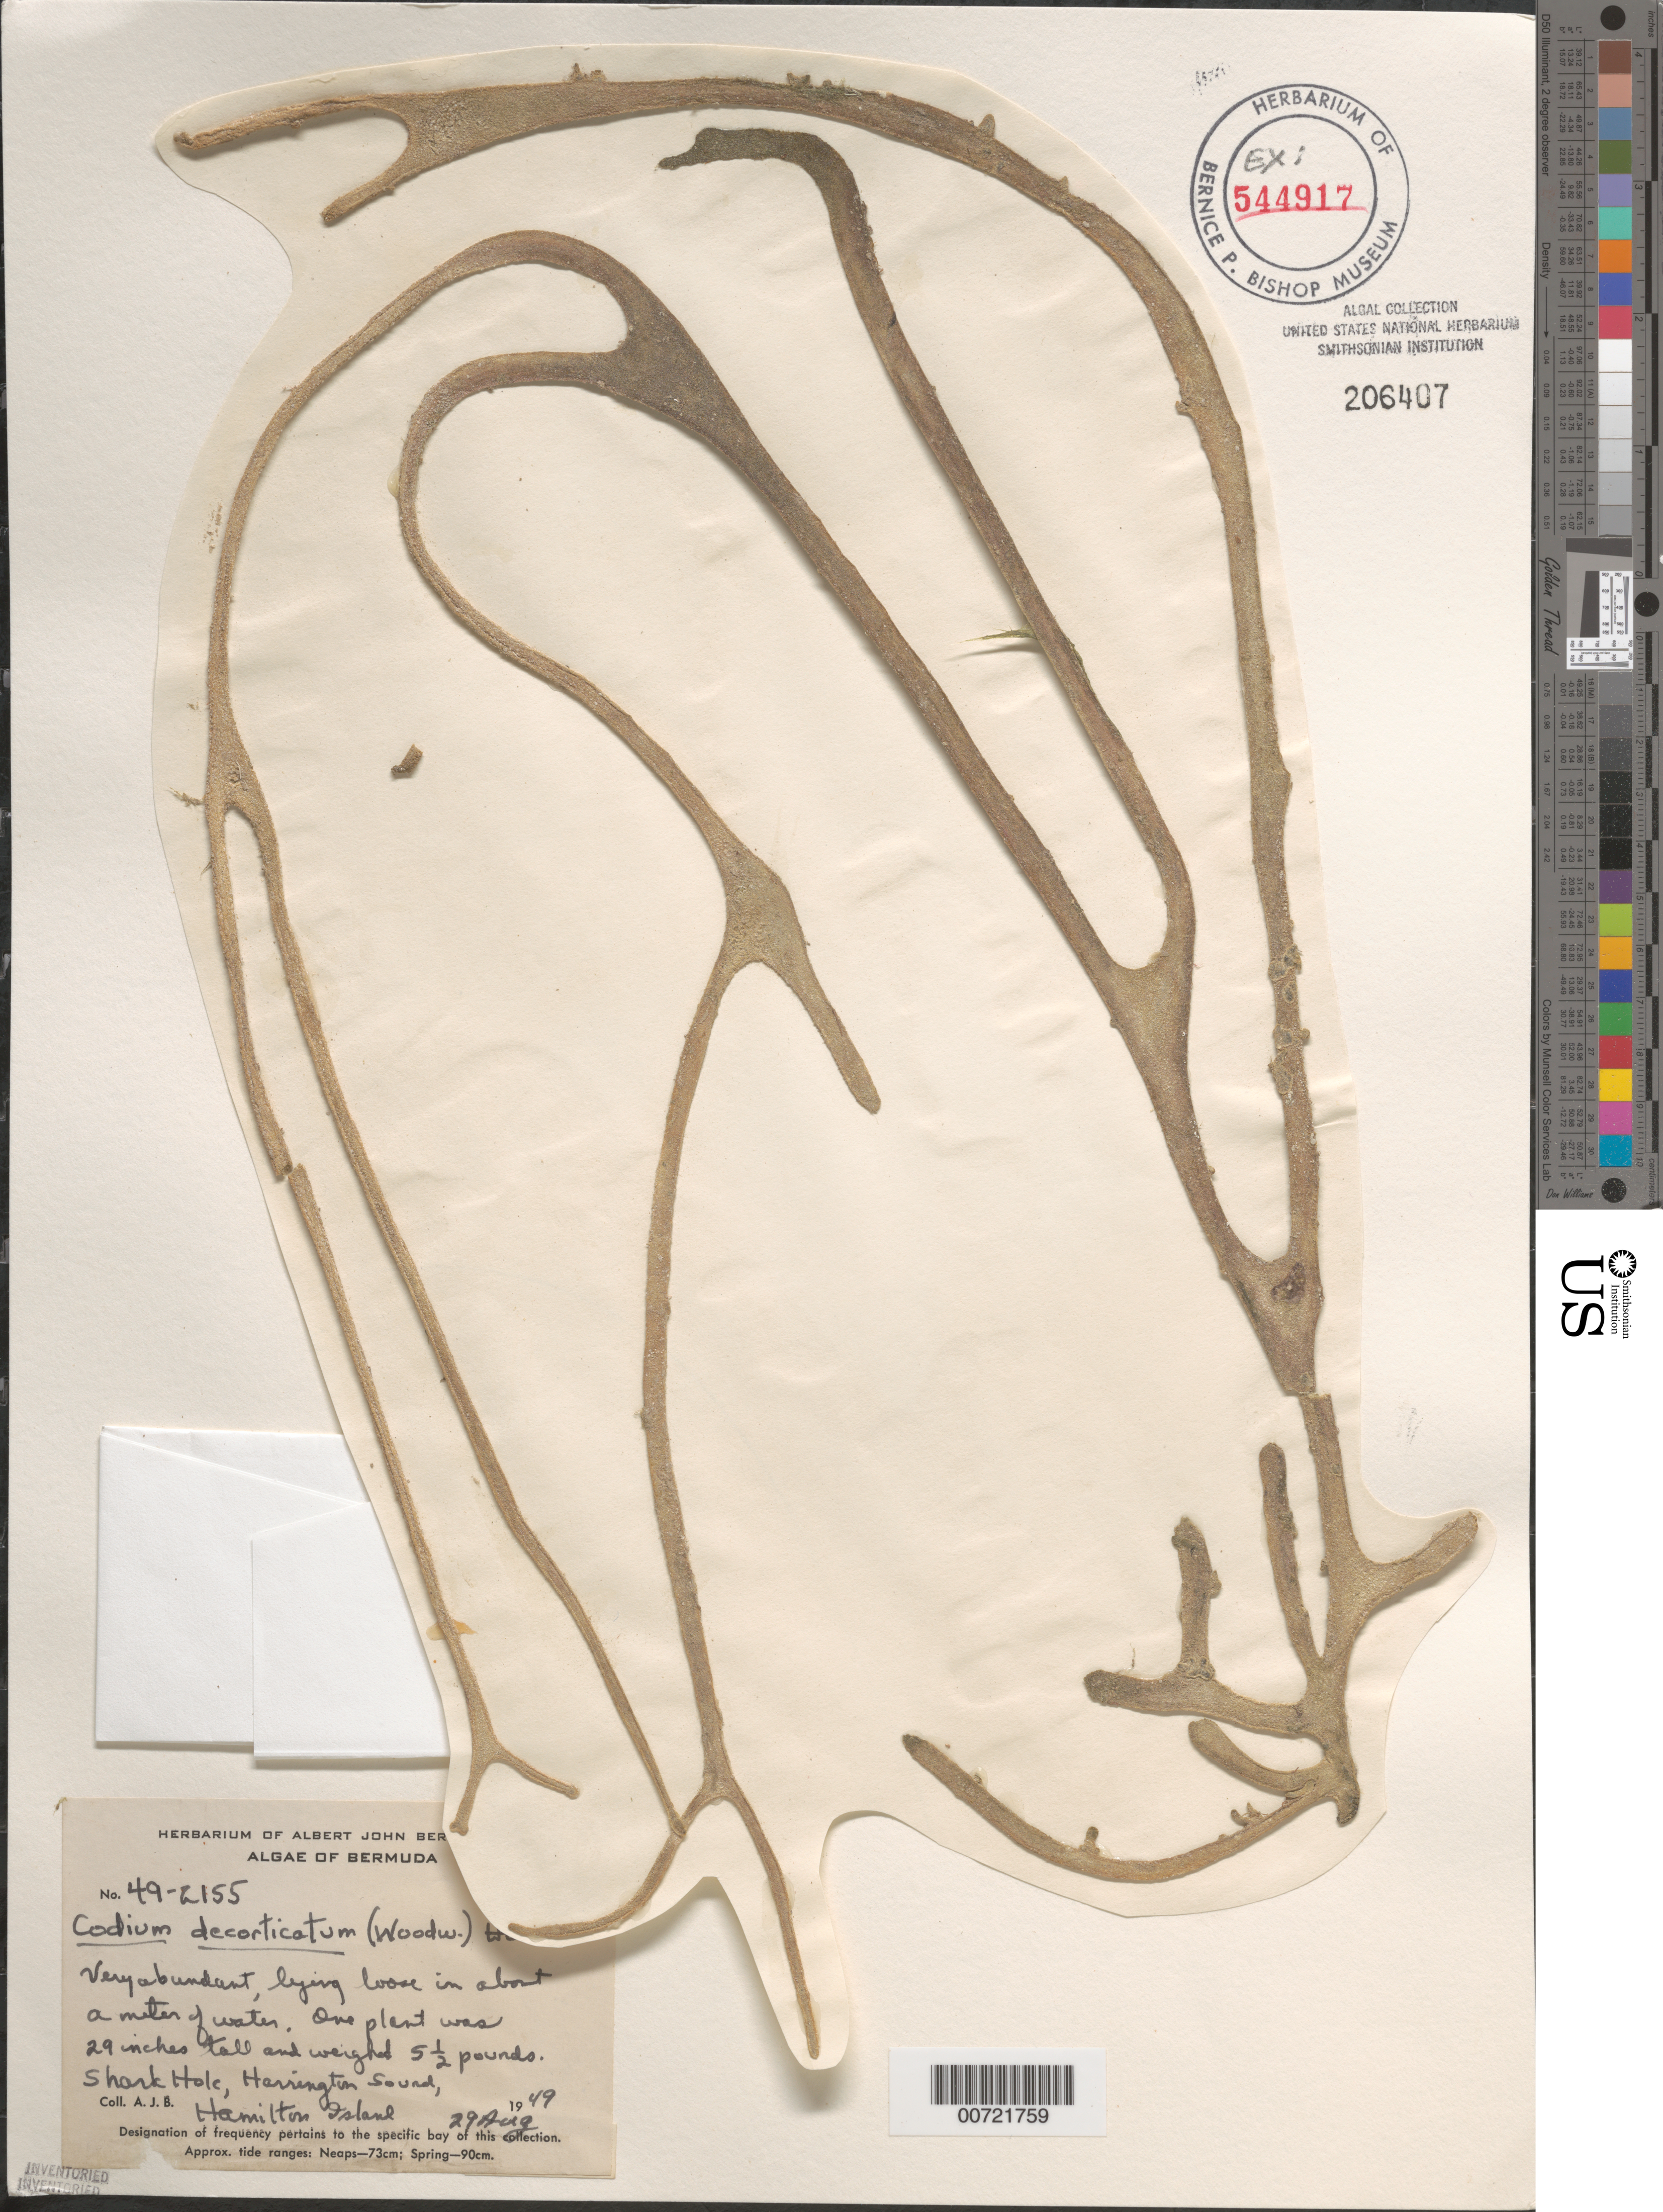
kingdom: Plantae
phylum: Chlorophyta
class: Ulvophyceae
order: Bryopsidales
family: Codiaceae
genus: Codium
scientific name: Codium decorticatum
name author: (Woodw.) M. Howe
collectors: A. Bernatowicz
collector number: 49-2155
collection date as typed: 29 Aug 1949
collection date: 1949-08-29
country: Bermuda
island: Bermuda Island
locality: Shark Hole, Harrington Sound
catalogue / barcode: US 206407